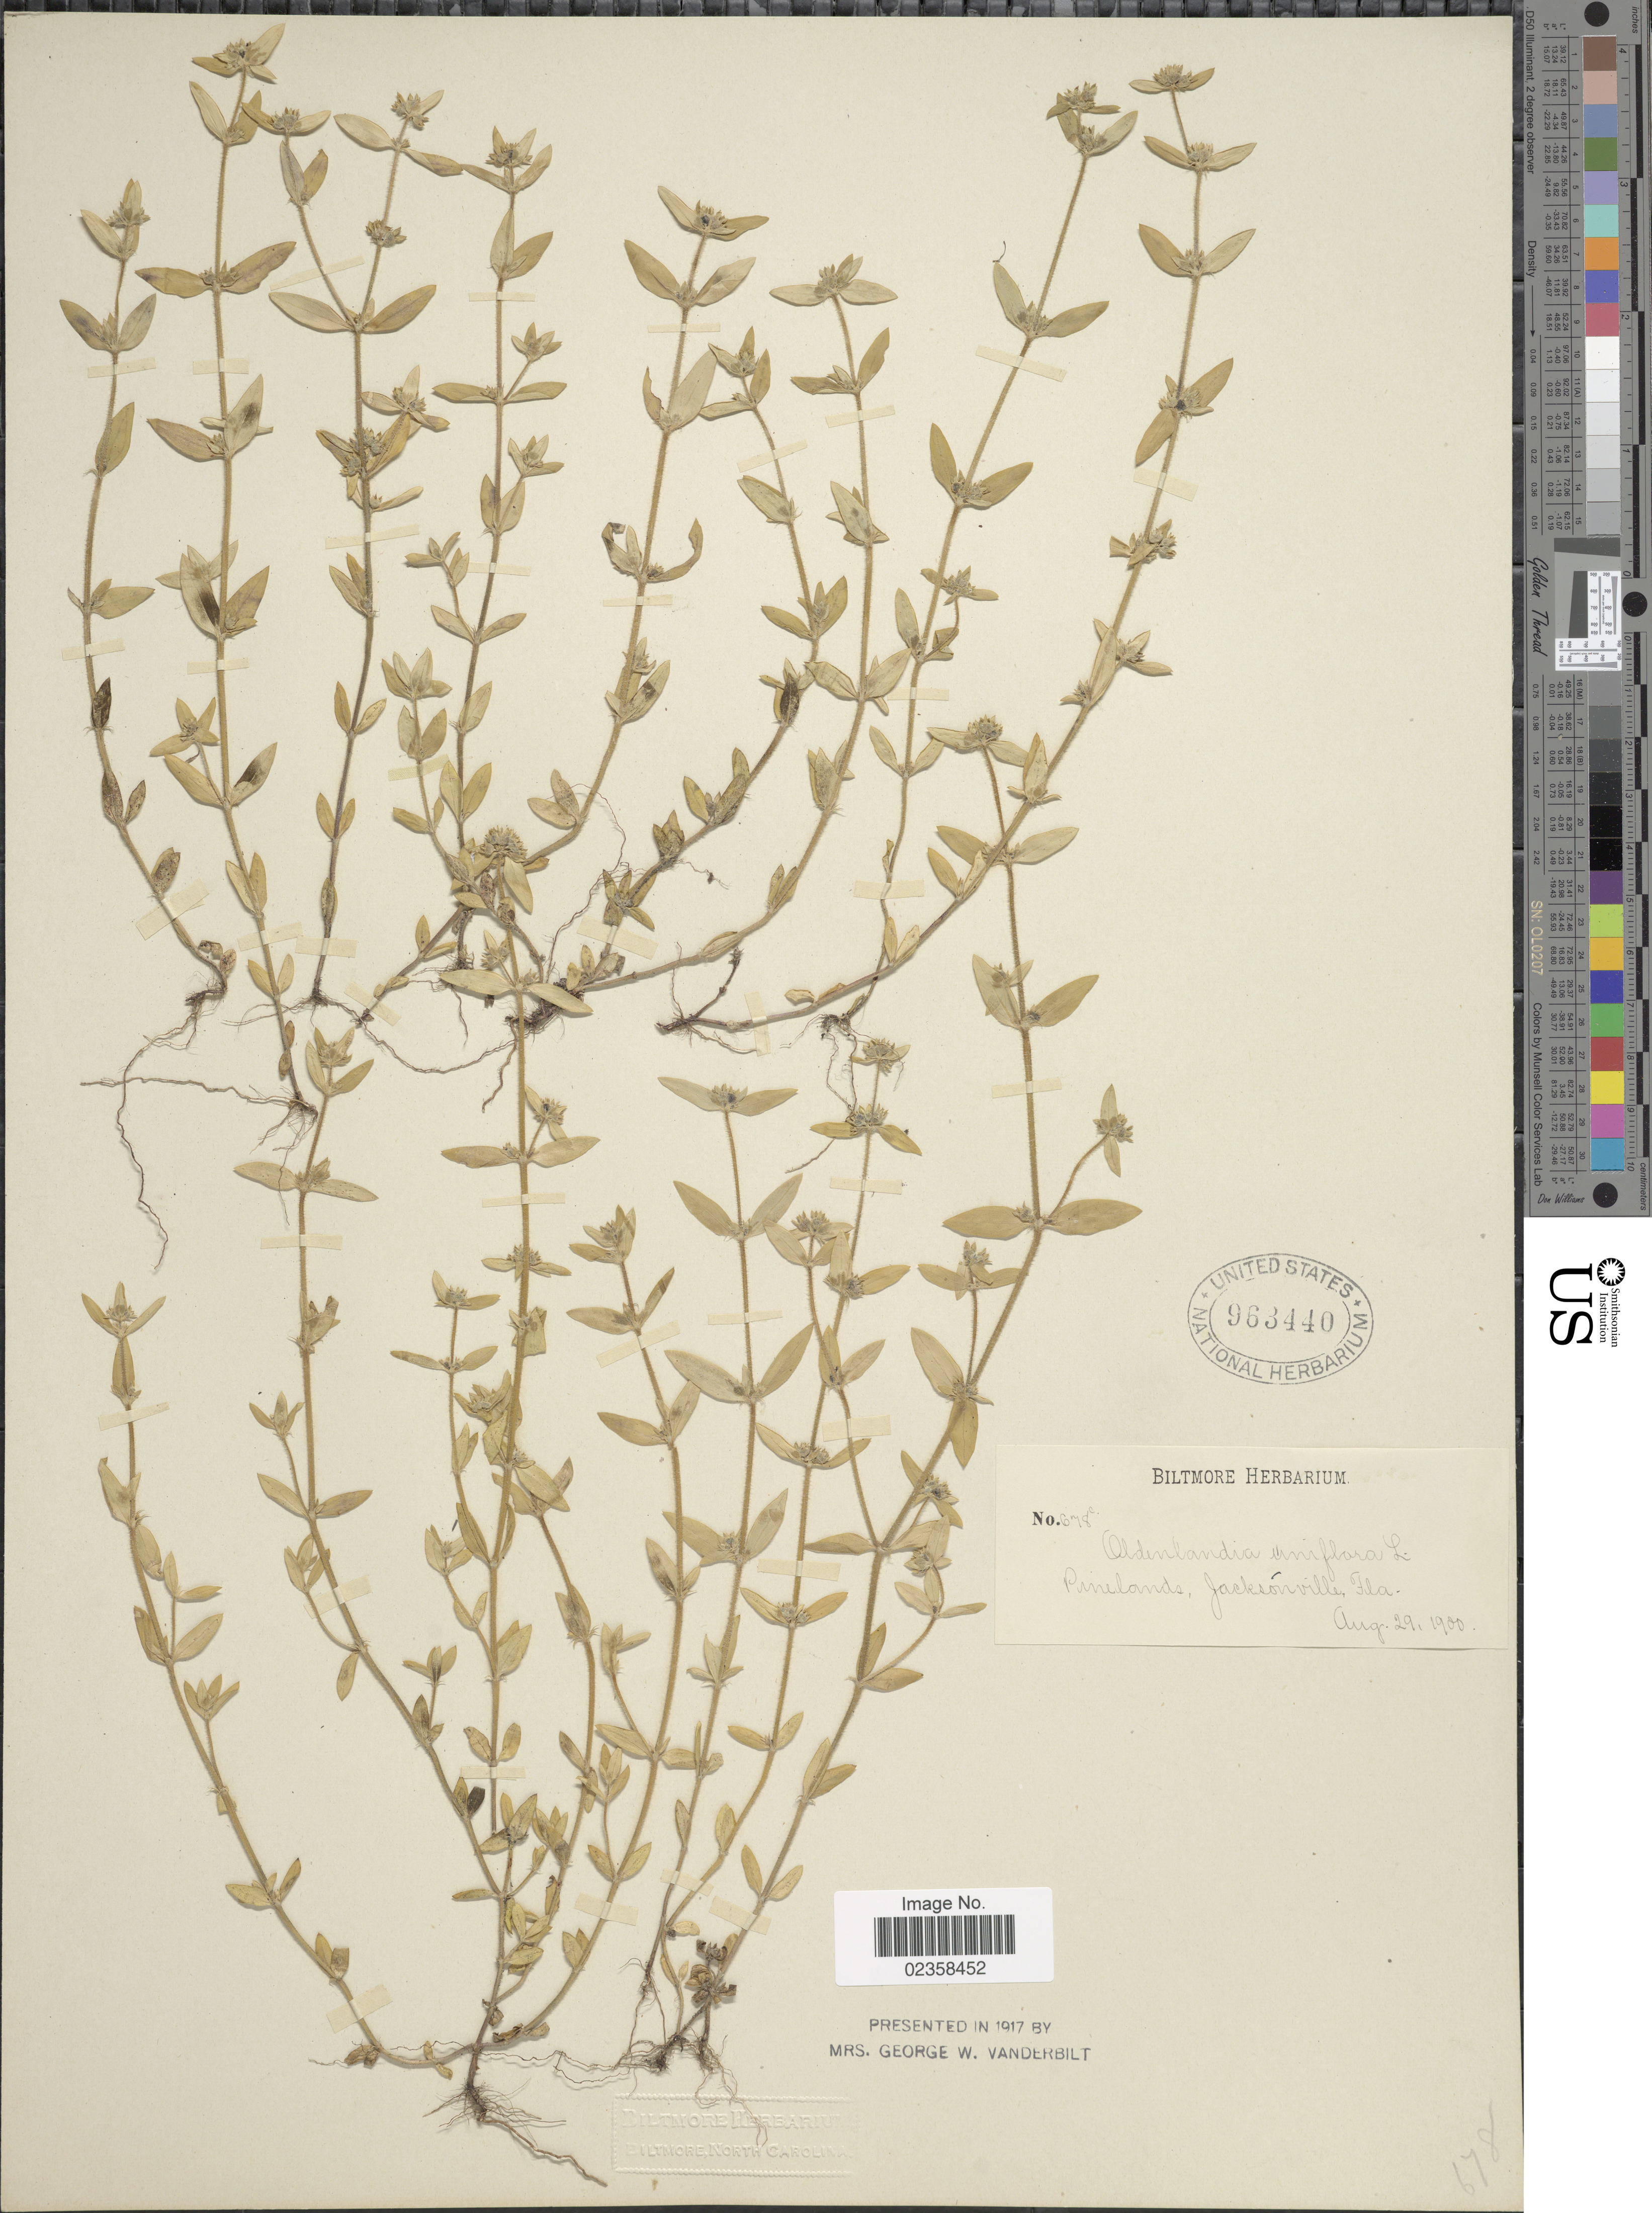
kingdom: Plantae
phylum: Tracheophyta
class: Magnoliopsida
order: Gentianales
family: Rubiaceae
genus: Oldenlandia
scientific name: Oldenlandia uniflora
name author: L.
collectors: ex herb. Biltmore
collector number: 678c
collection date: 1900-08-29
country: United States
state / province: Florida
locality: Pinelands, Jacksonville, Fla.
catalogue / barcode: US 963440